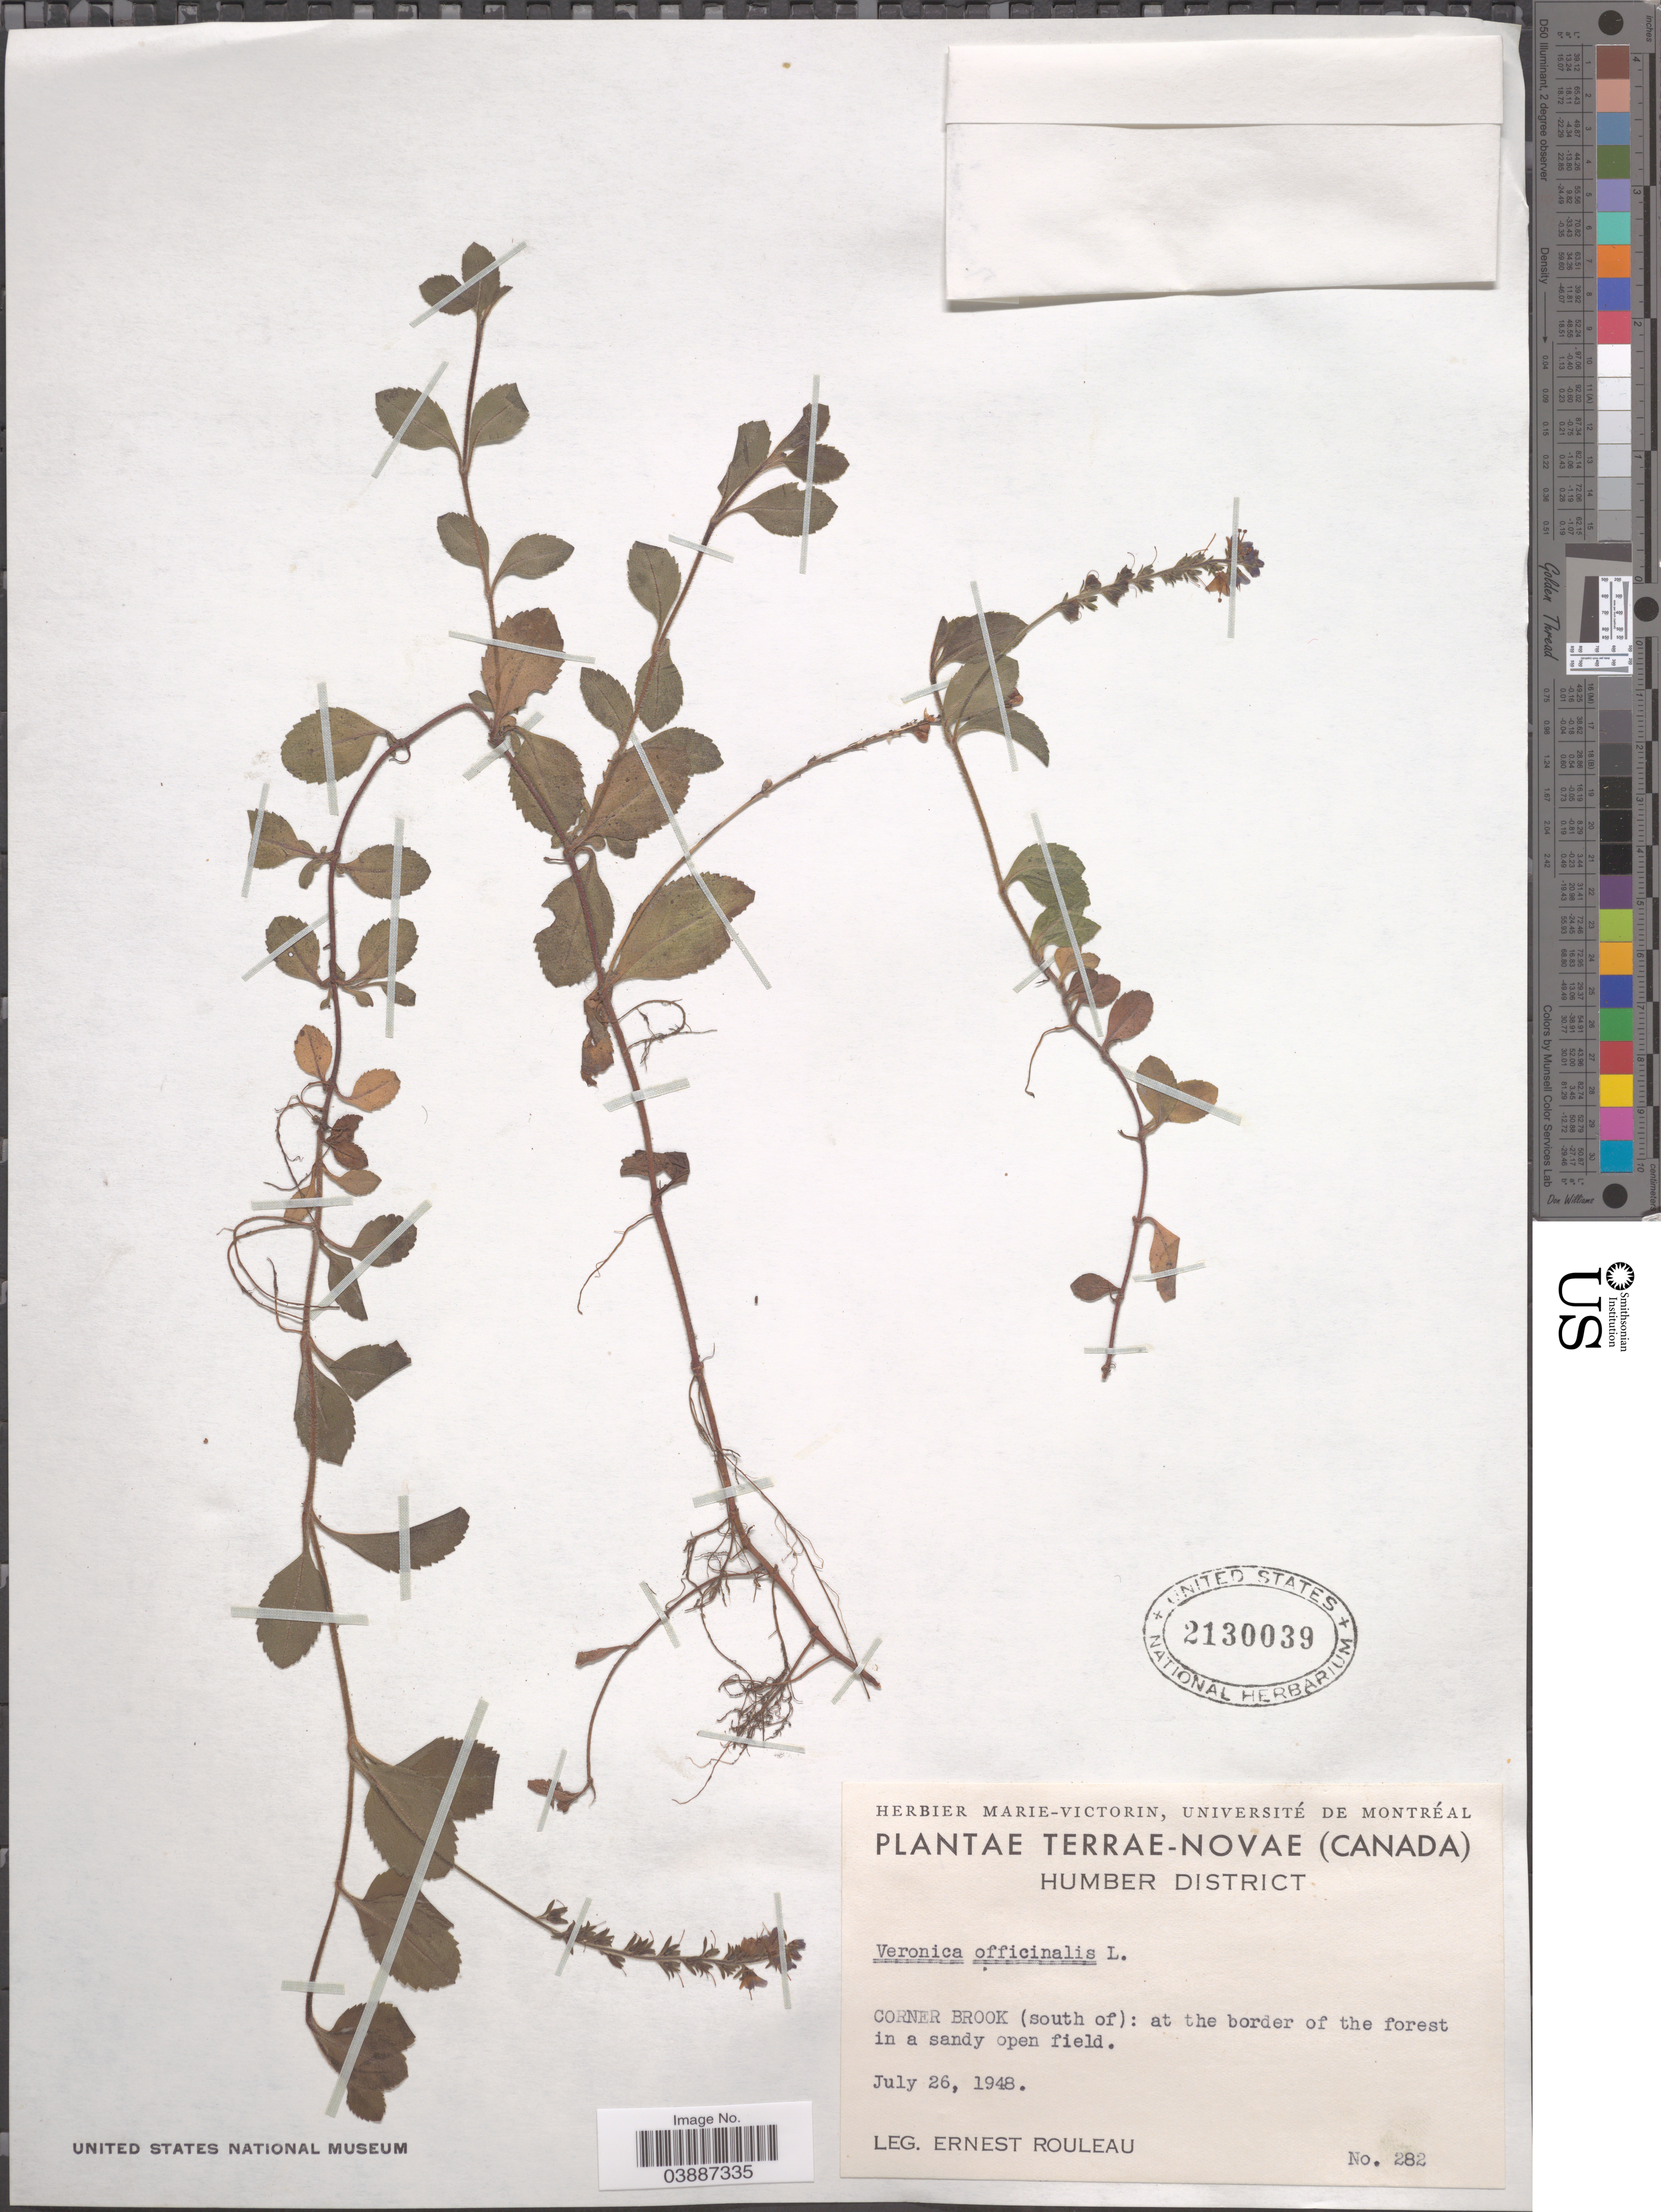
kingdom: Plantae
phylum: Tracheophyta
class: Magnoliopsida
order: Lamiales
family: Plantaginaceae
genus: Veronica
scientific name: Veronica officinalis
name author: L.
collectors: J. Rouleau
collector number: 282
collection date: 1948-07-26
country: Canada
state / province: Newfoundland and Labrador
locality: Terrae-Novae. Humber District. Corner Brook (south of): at the border of the forest in a sandy open field.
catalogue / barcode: US 2130039